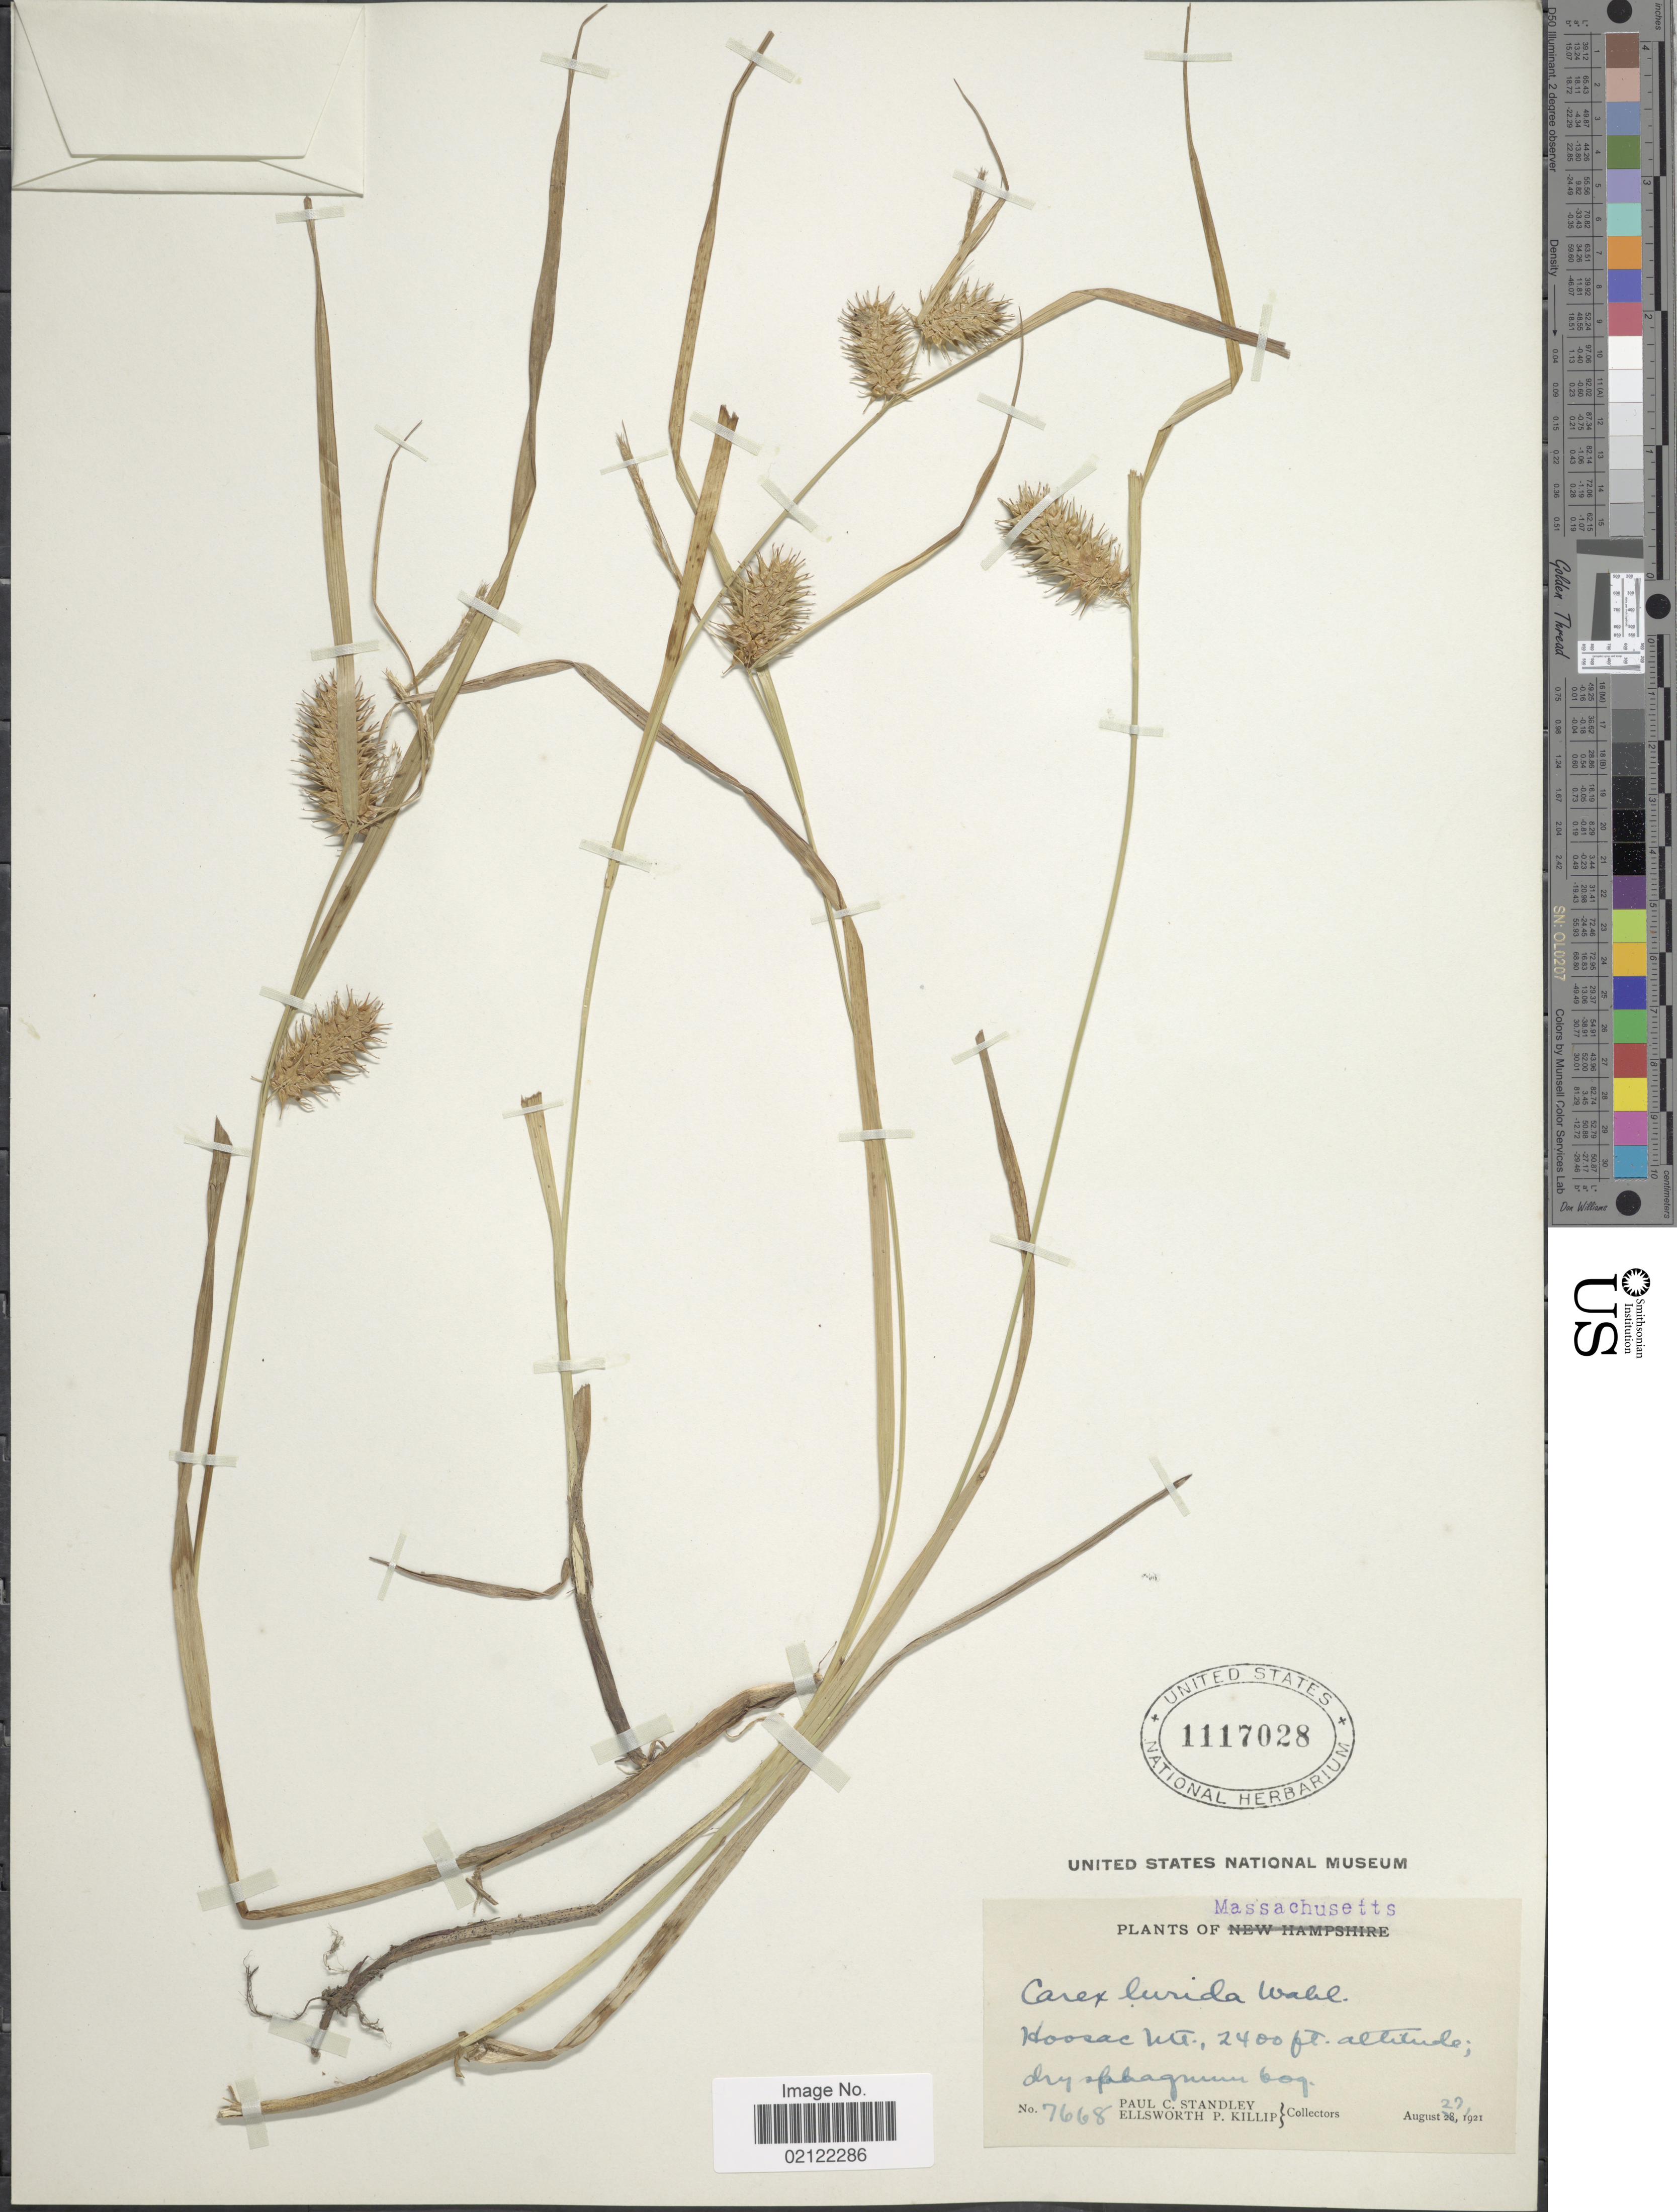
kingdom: Plantae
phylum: Tracheophyta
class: Liliopsida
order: Poales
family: Cyperaceae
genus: Carex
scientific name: Carex lurida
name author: Wahlenb.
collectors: P. C. Standley & E. P. Killip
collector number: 7668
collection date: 1921-08-27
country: United States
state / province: Massachusetts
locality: Hoosac Mt.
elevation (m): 732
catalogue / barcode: US 1117028